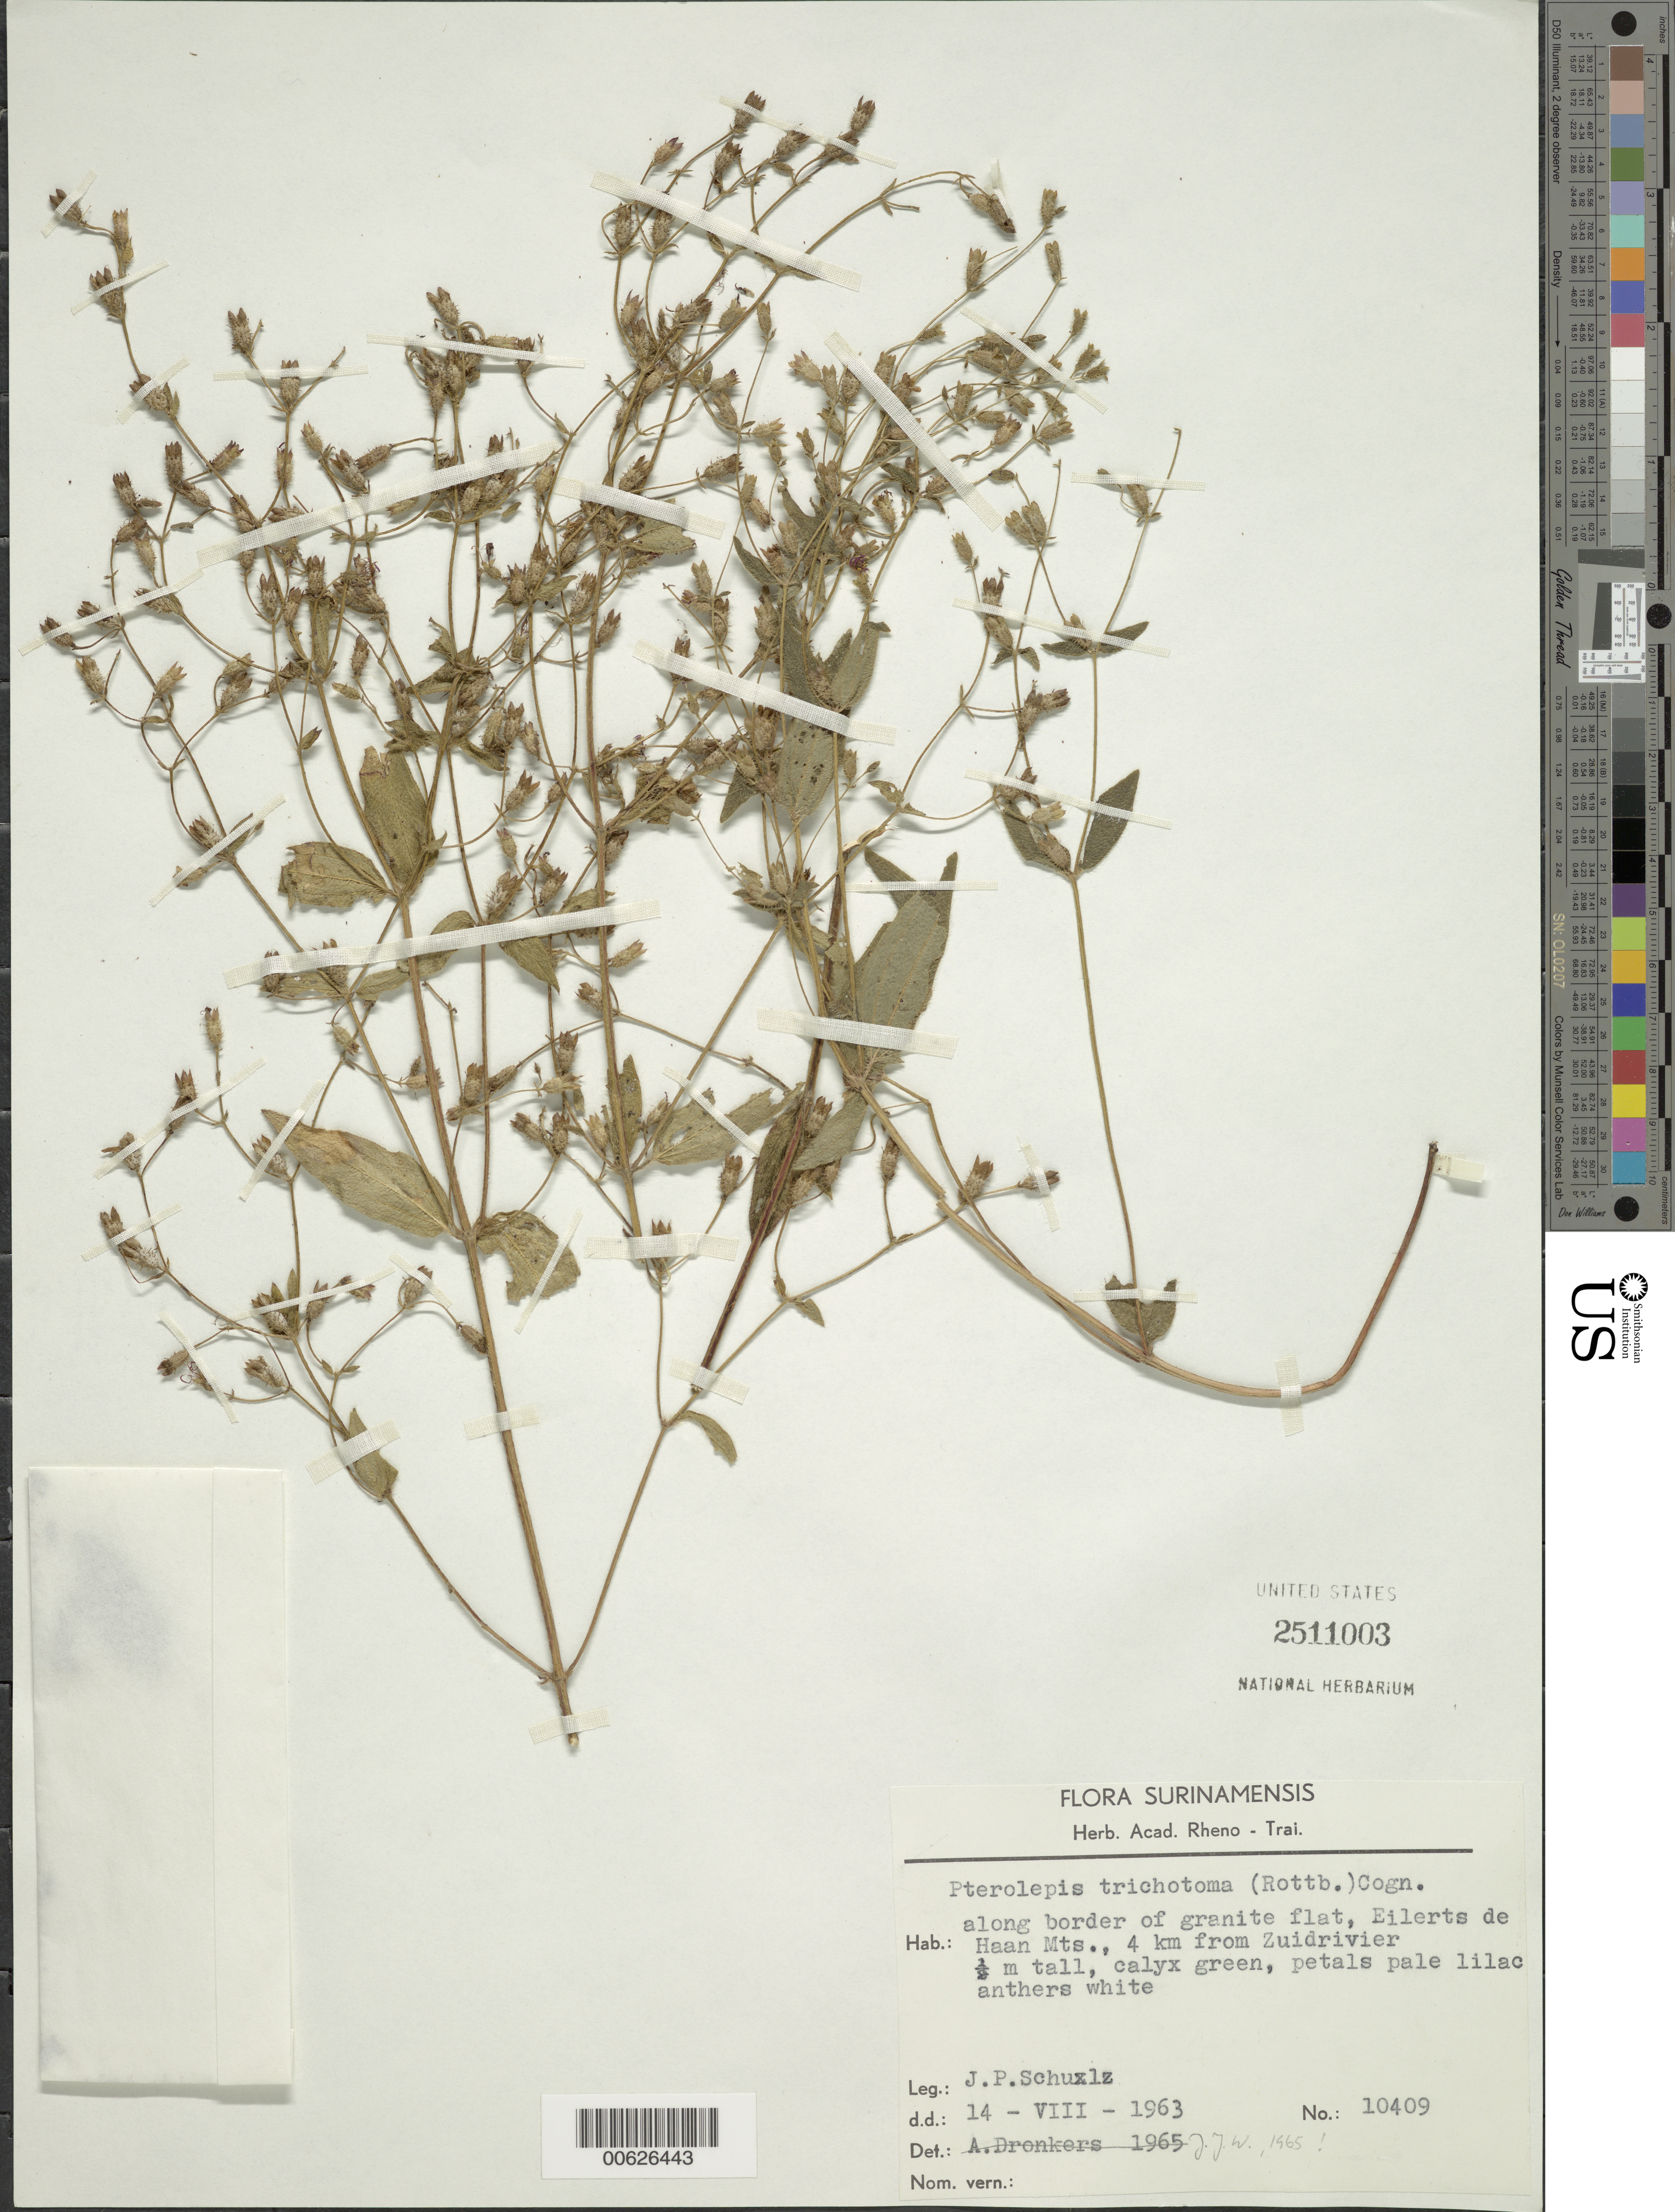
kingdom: Plantae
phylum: Tracheophyta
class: Magnoliopsida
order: Myrtales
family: Melastomataceae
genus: Pterolepis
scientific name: Pterolepis trichotoma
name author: (Rottb.) Cogn.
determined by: Wurdack, John J., (US), US (UNITED STATES)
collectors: J. P. Schulz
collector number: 10409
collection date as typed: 14-Aug-63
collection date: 1963-08-14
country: Suriname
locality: Eilerts de Haan geb., 4 km v. Zuid R.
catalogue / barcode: US 2511003